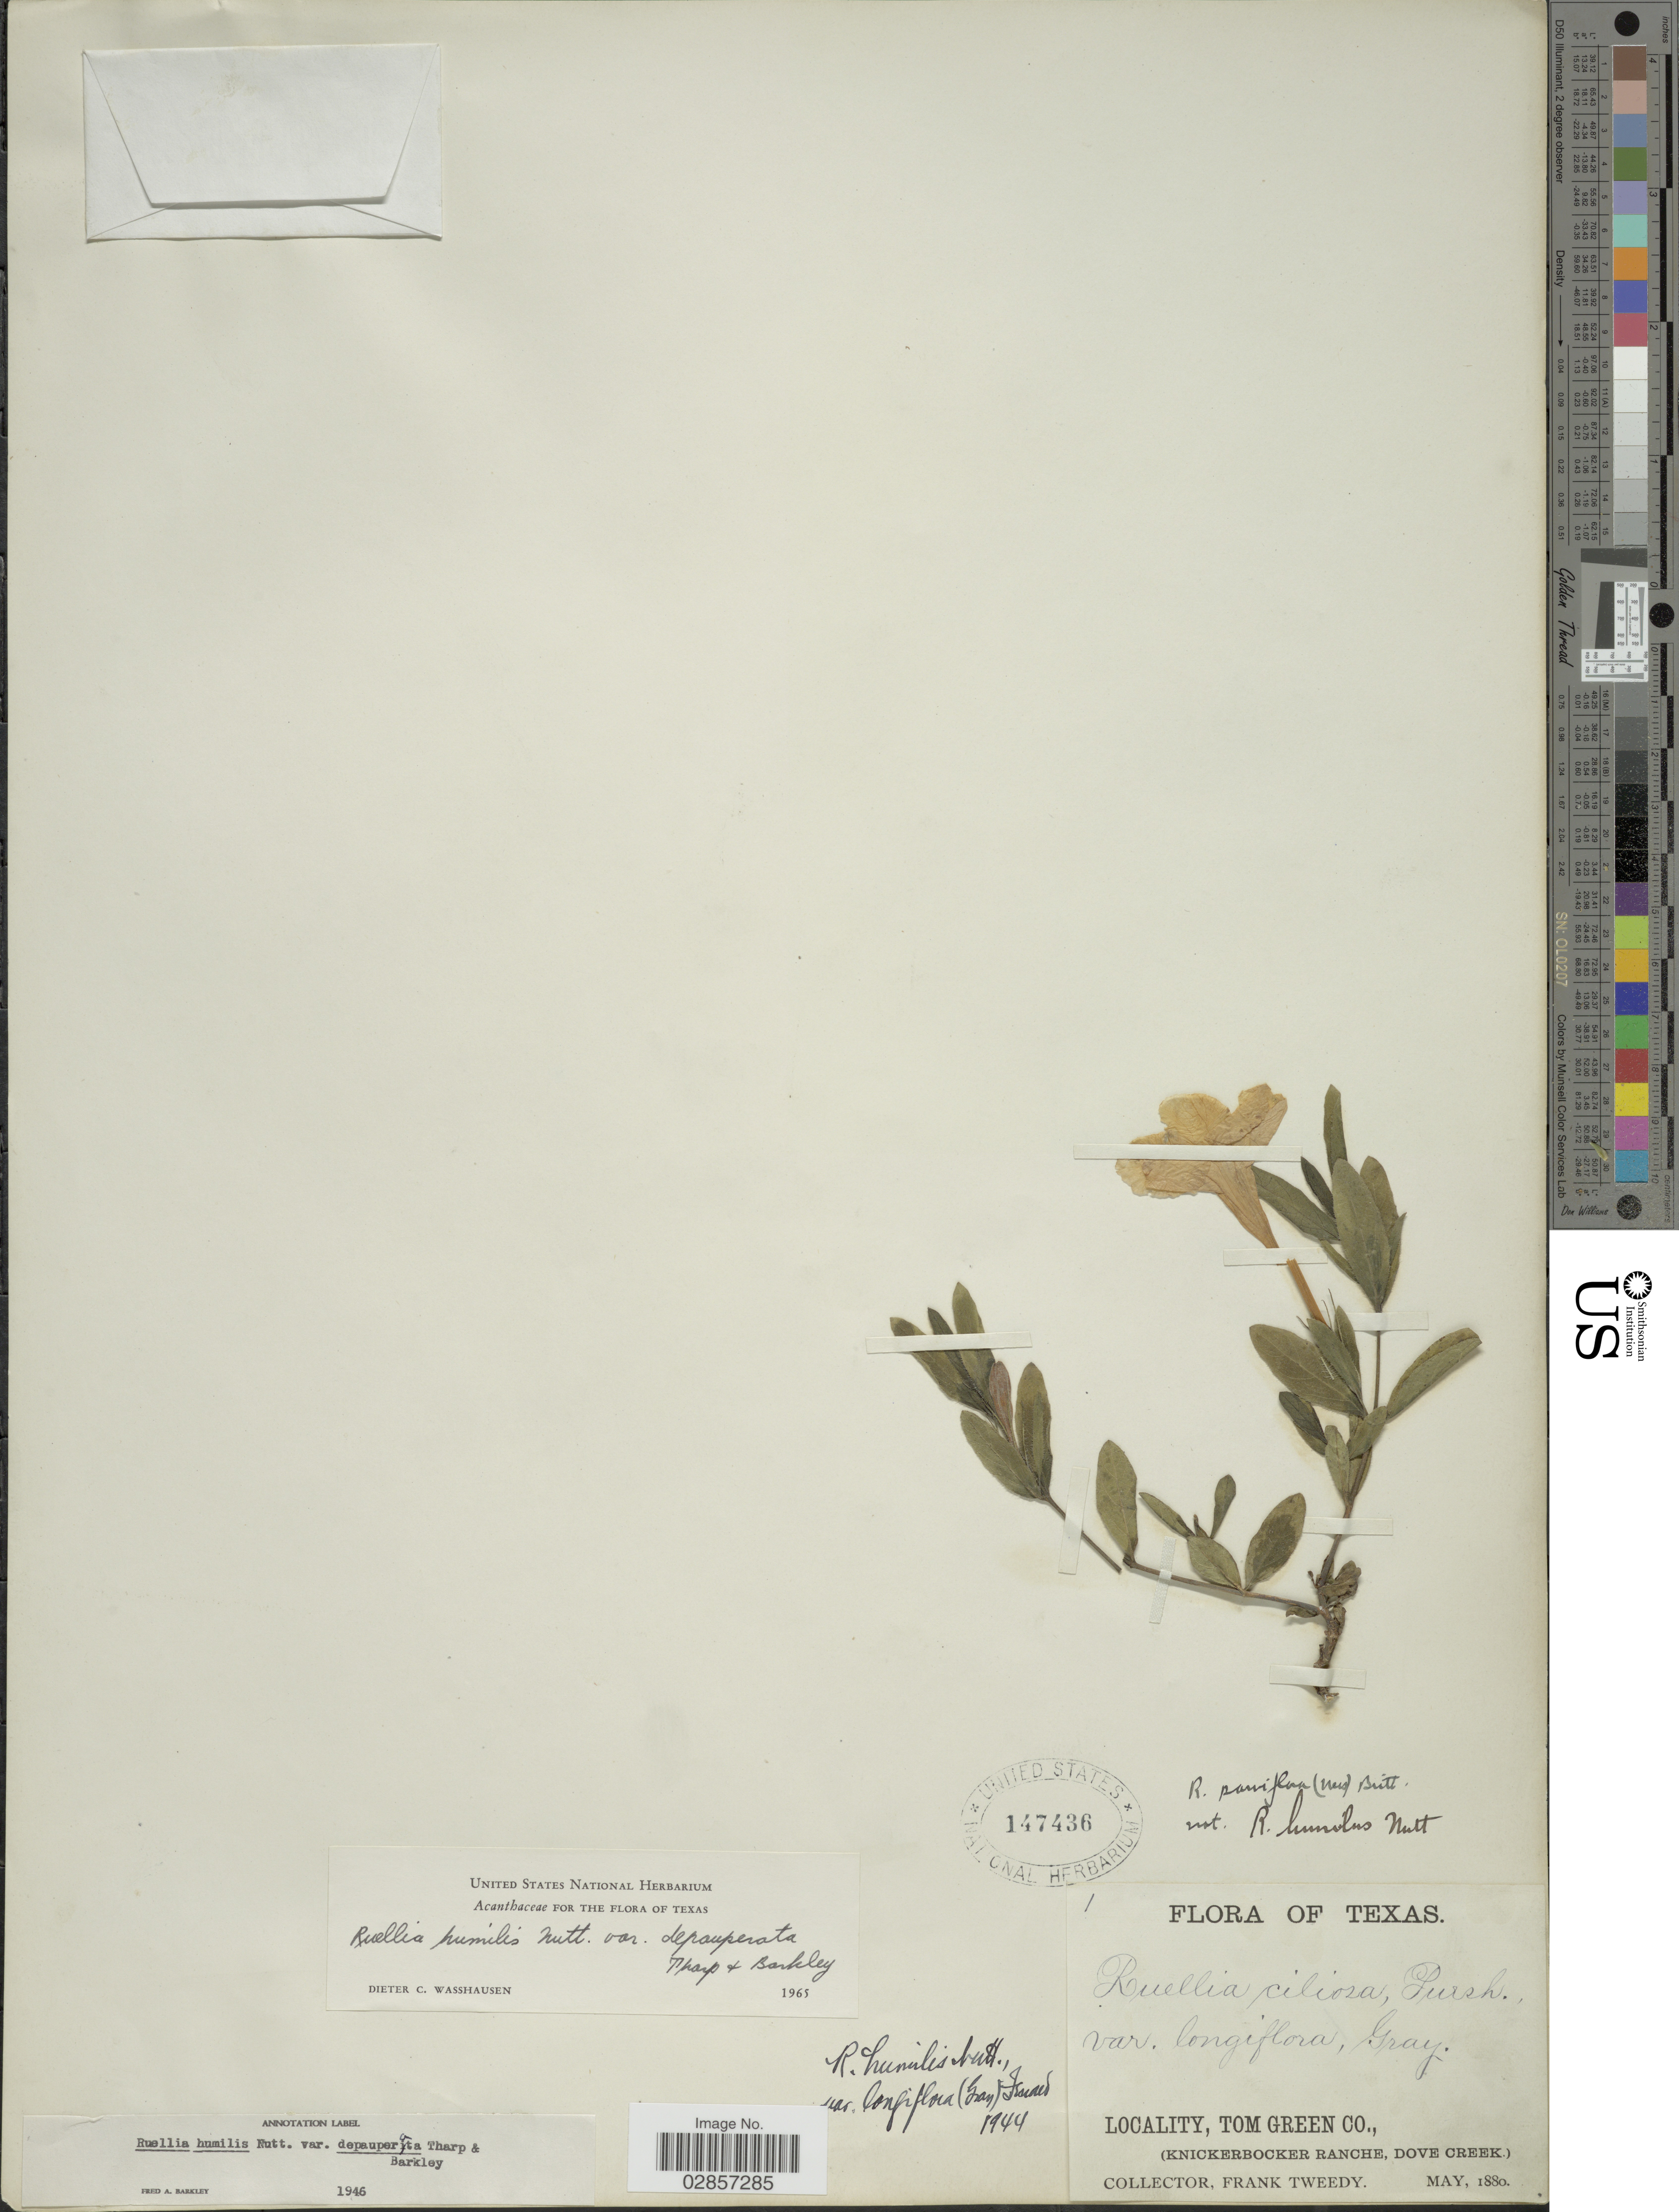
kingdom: Plantae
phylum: Tracheophyta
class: Magnoliopsida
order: Lamiales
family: Acanthaceae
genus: Ruellia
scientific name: Ruellia humilis var. depauperata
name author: Tharp & F.A. Barkley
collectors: F. Tweedy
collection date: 1880-05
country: United States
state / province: Texas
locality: Tom Green Co., (Knickerbocker Ranche, Dove Creek).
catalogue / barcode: US 147436